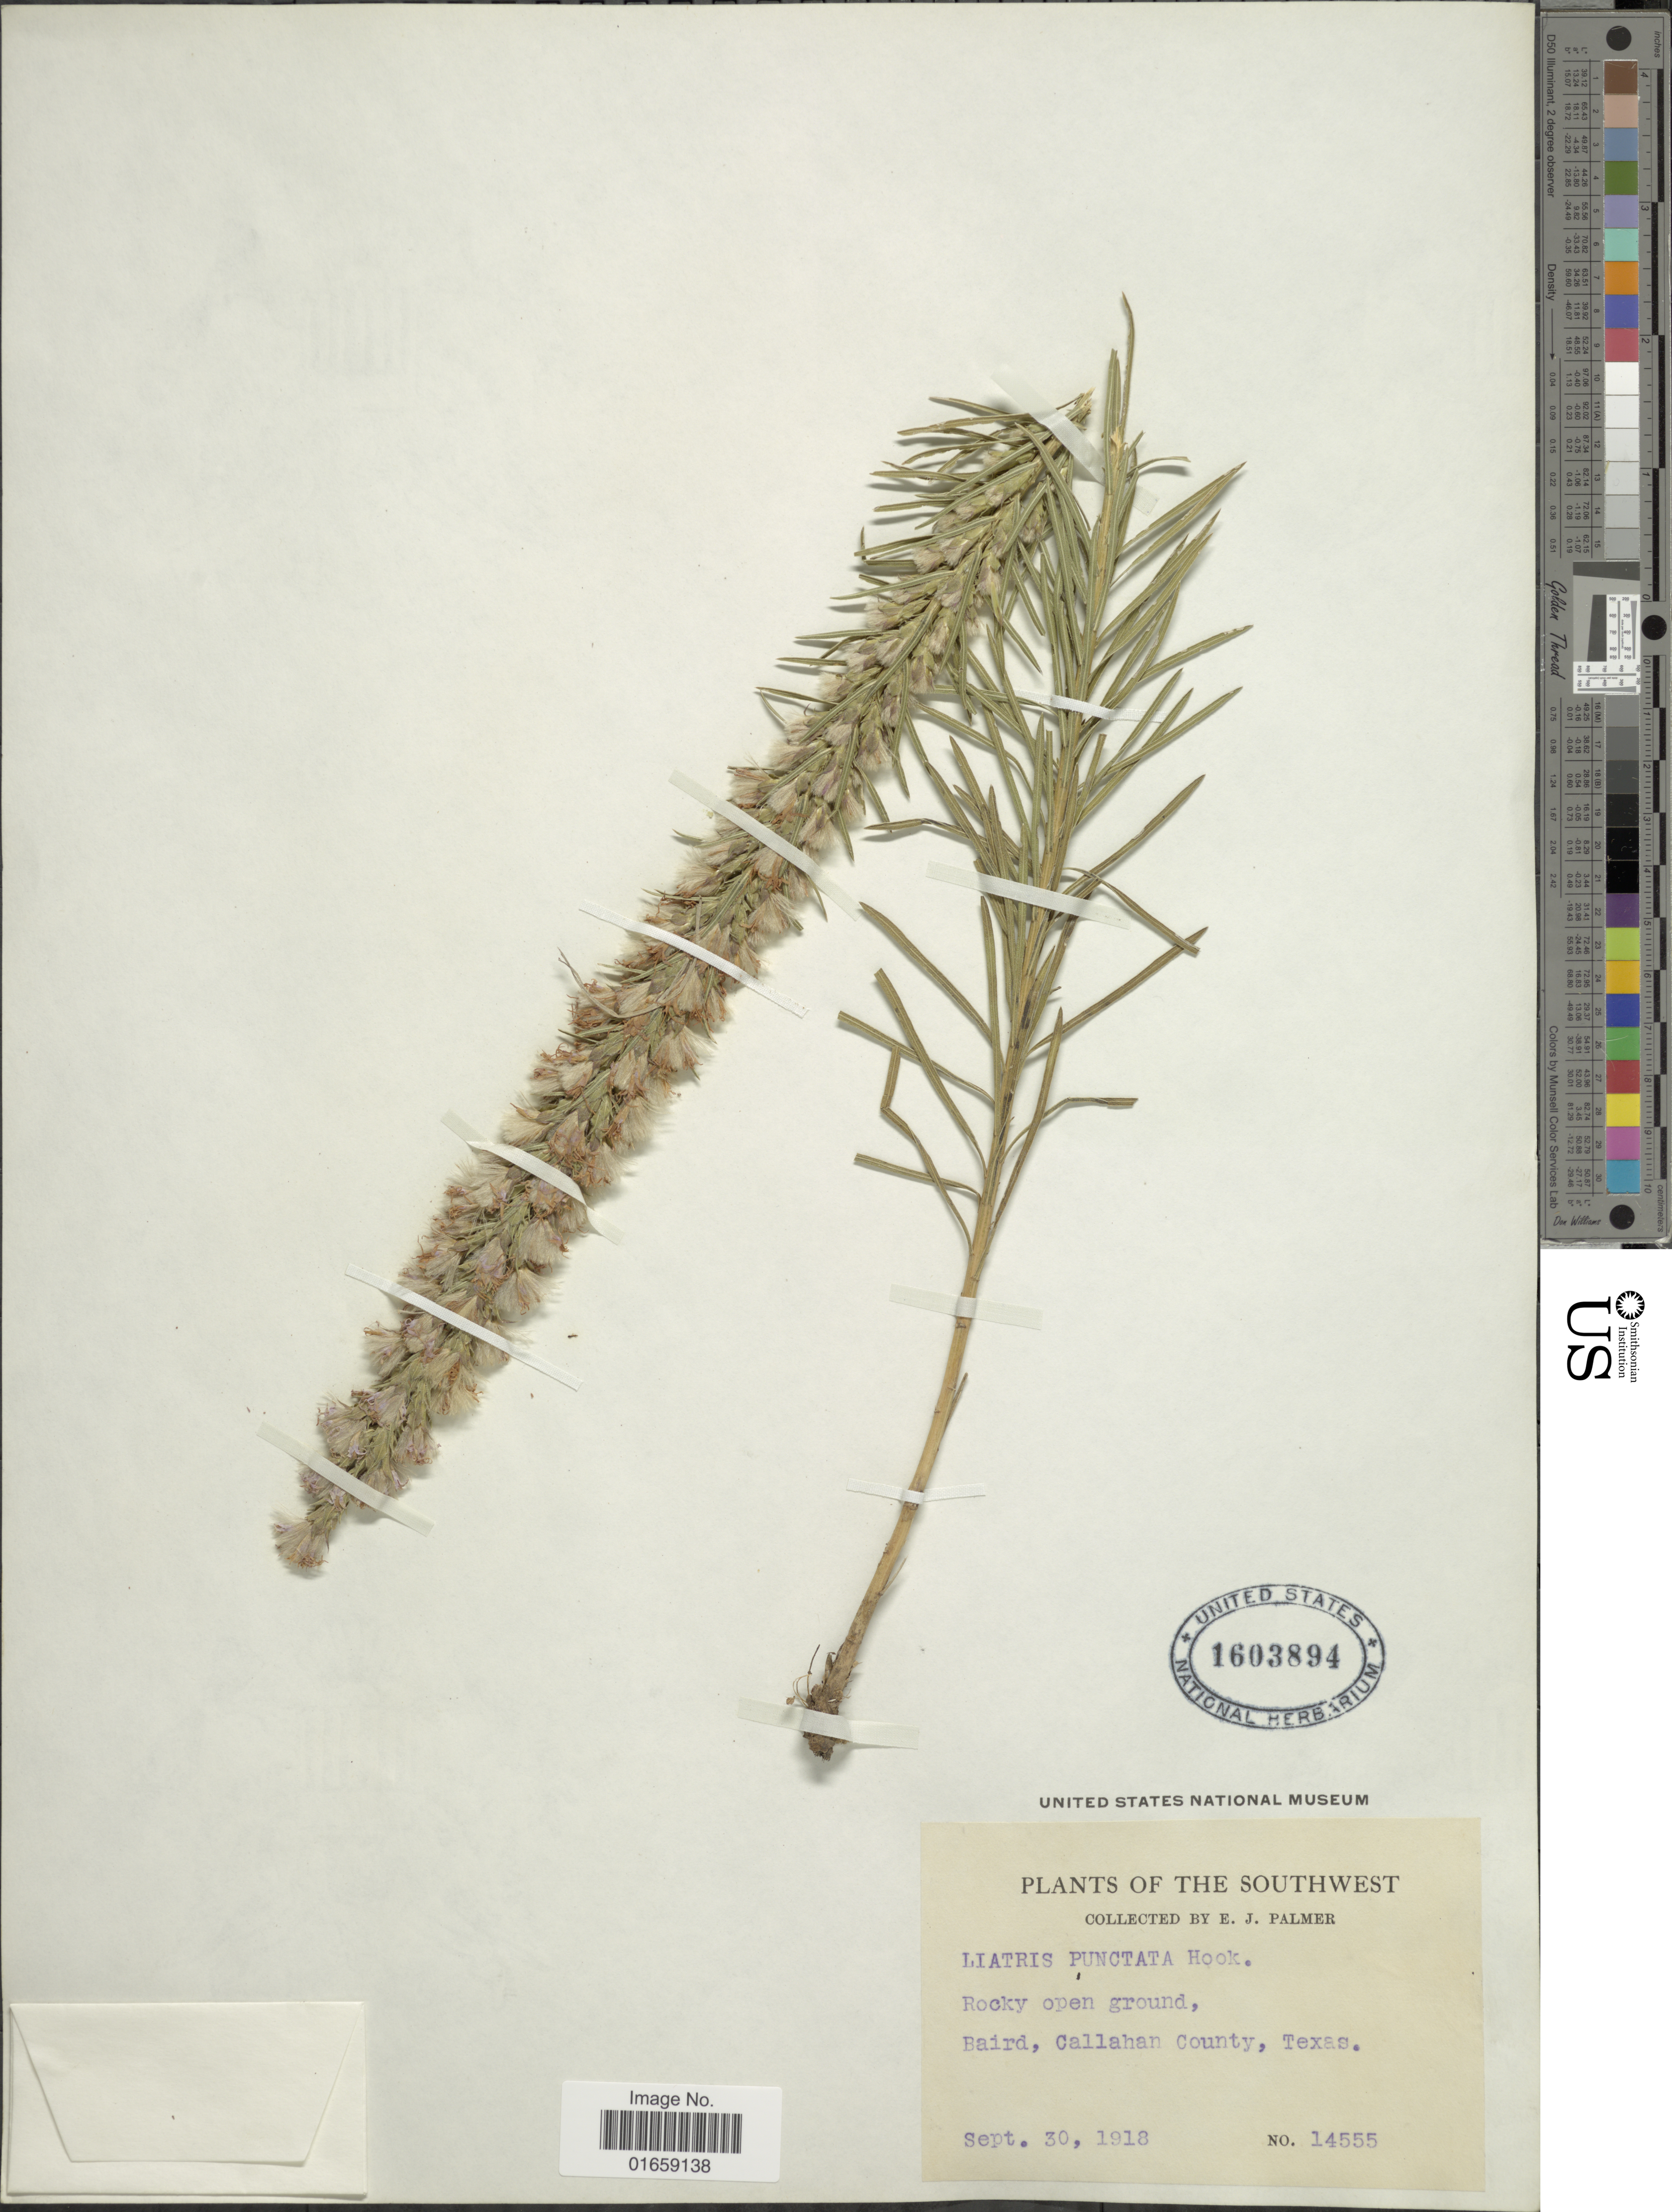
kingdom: Plantae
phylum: Tracheophyta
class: Magnoliopsida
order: Asterales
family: Asteraceae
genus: Liatris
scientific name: Liatris punctata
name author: Hook.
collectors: E. J. Palmer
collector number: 14555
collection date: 1918-09-30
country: United States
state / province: Texas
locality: Baird, Callahan County, Texas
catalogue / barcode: US 1603894